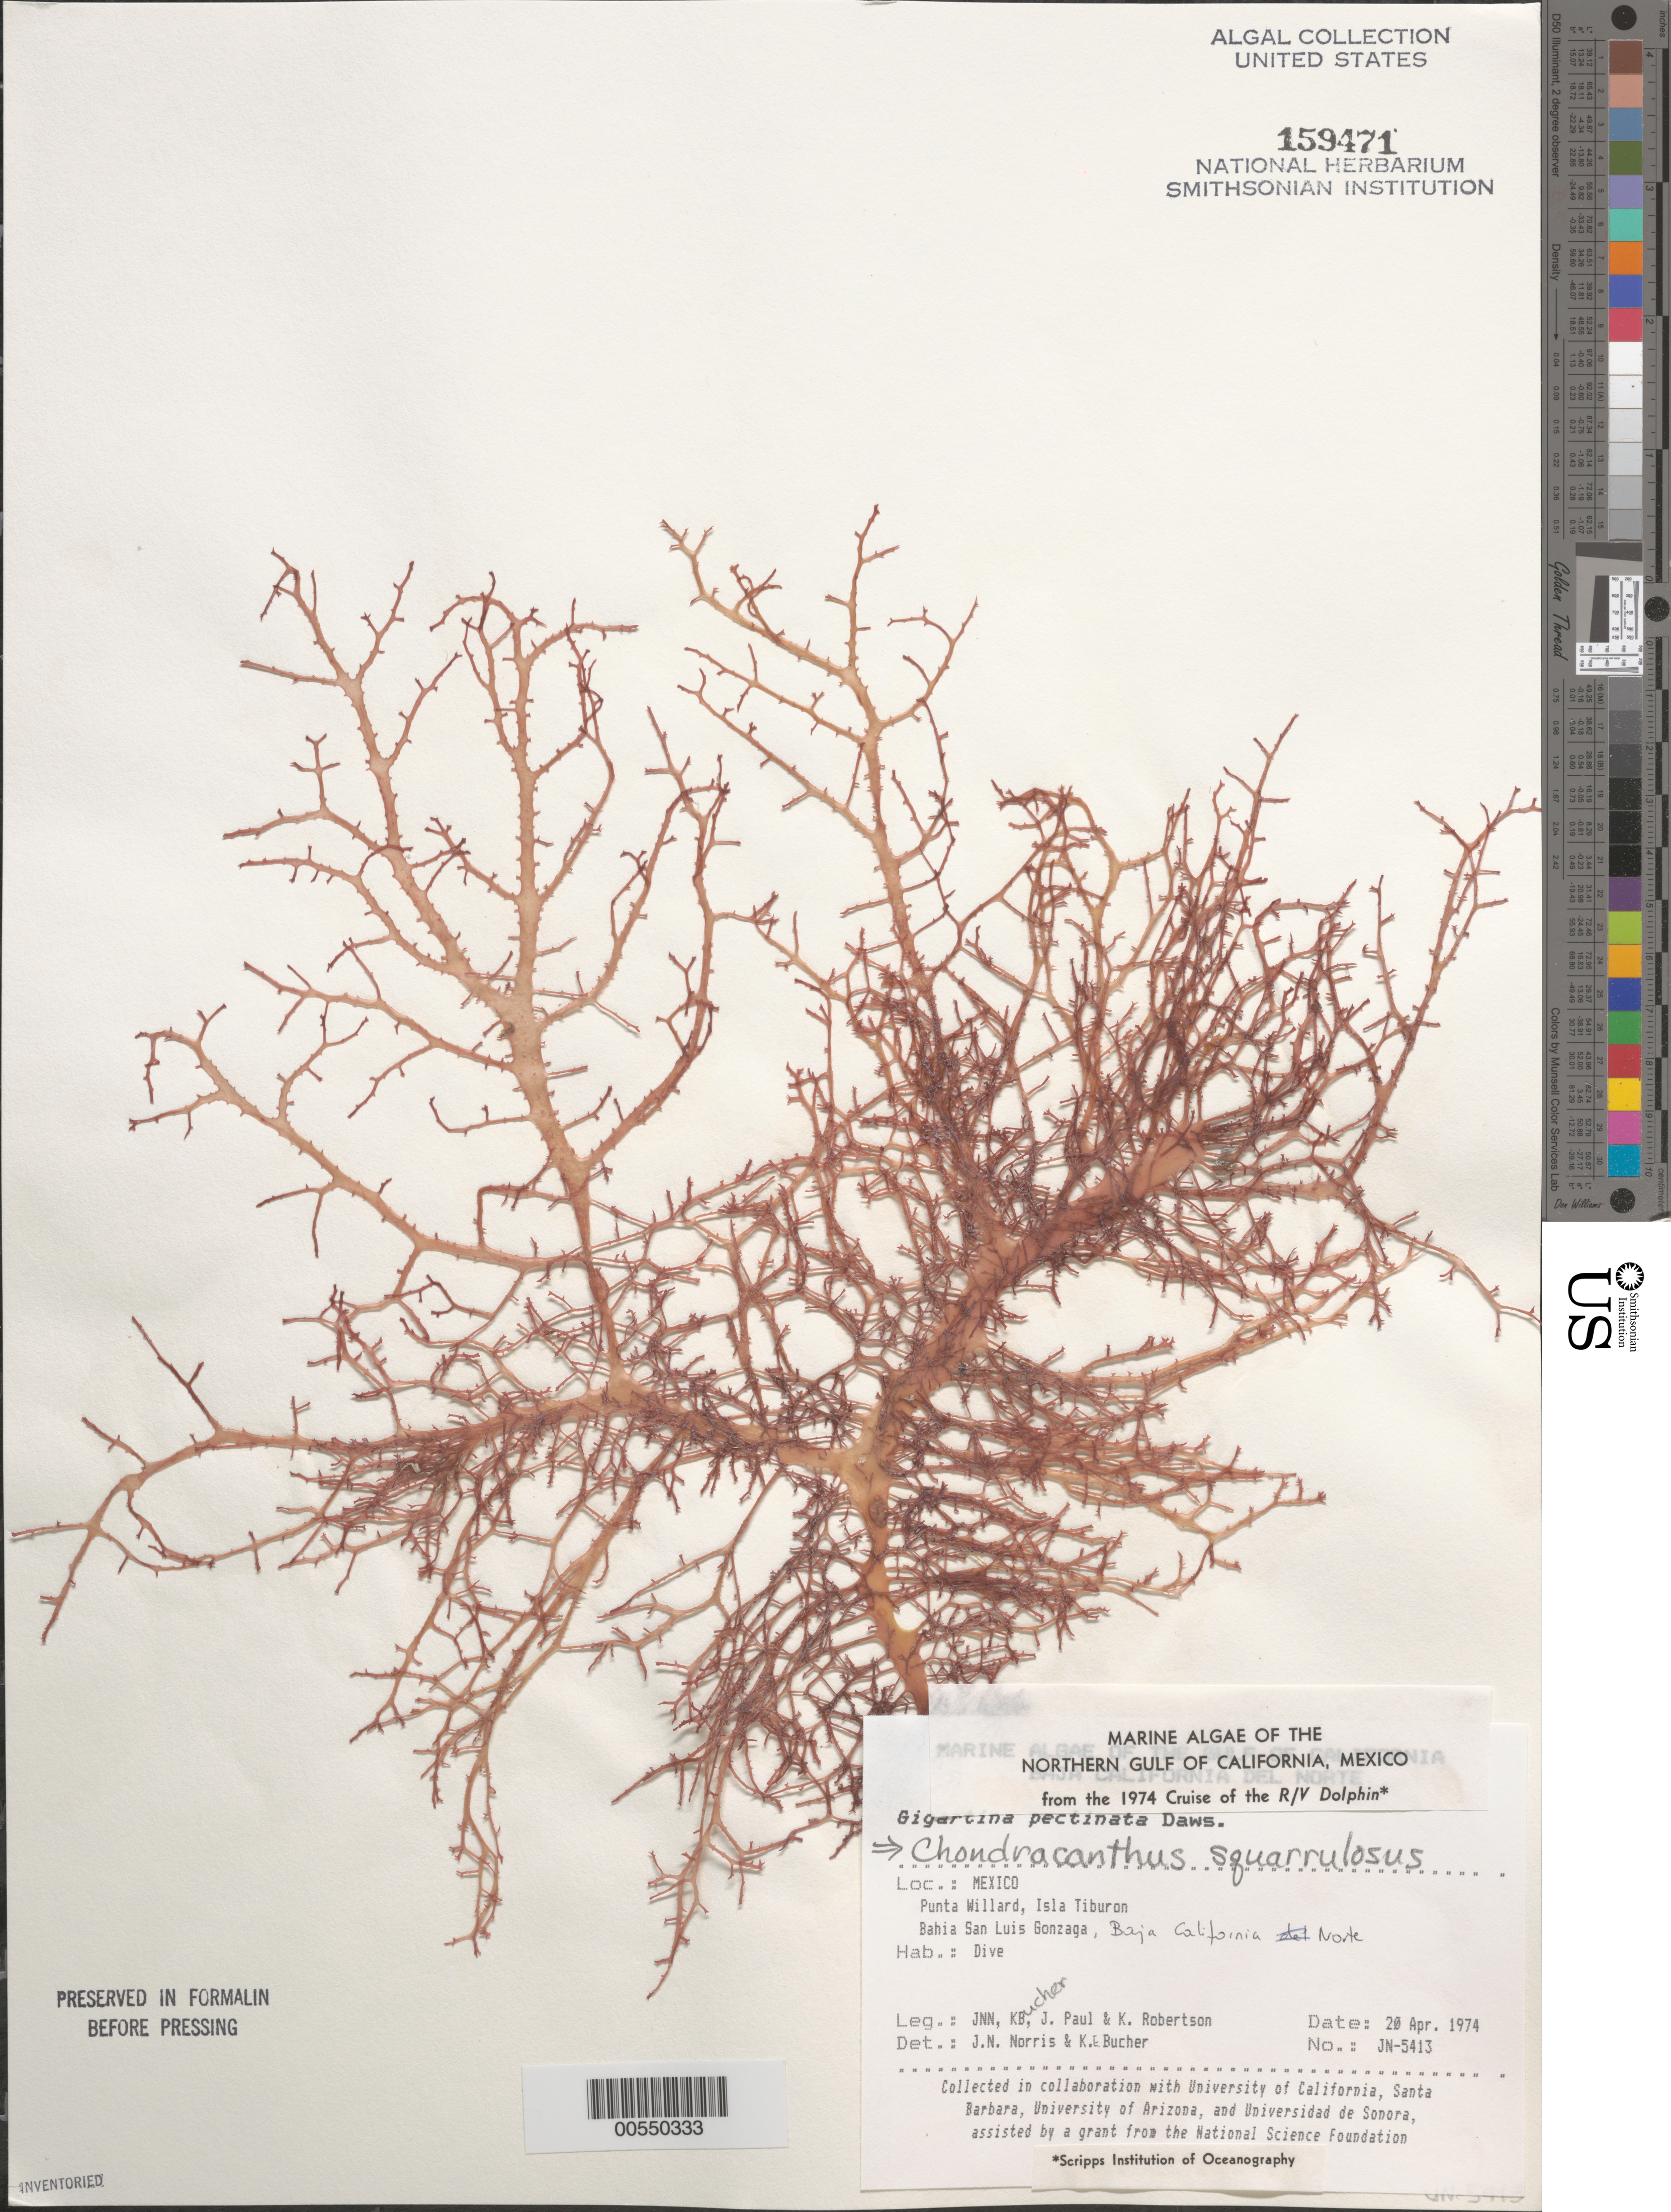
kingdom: Plantae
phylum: Rhodophyta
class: Florideophyceae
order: Gigartinales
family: Gigartinaceae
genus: Chondracanthus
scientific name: Chondracanthus squarrulosus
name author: (Setch. & N.L. Gardner) J.R. Hughey et al.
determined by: Norris, James N.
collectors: J. N. Norris, K. E. Bucher, J. Paul & K. Robertson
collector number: JN-5413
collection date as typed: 20 Apr 1974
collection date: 1974-04-20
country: Mexico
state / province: Sonora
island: Isla Tiburon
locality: Punta Willard, Bahia San Luis Gonzaga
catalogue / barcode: US 159471